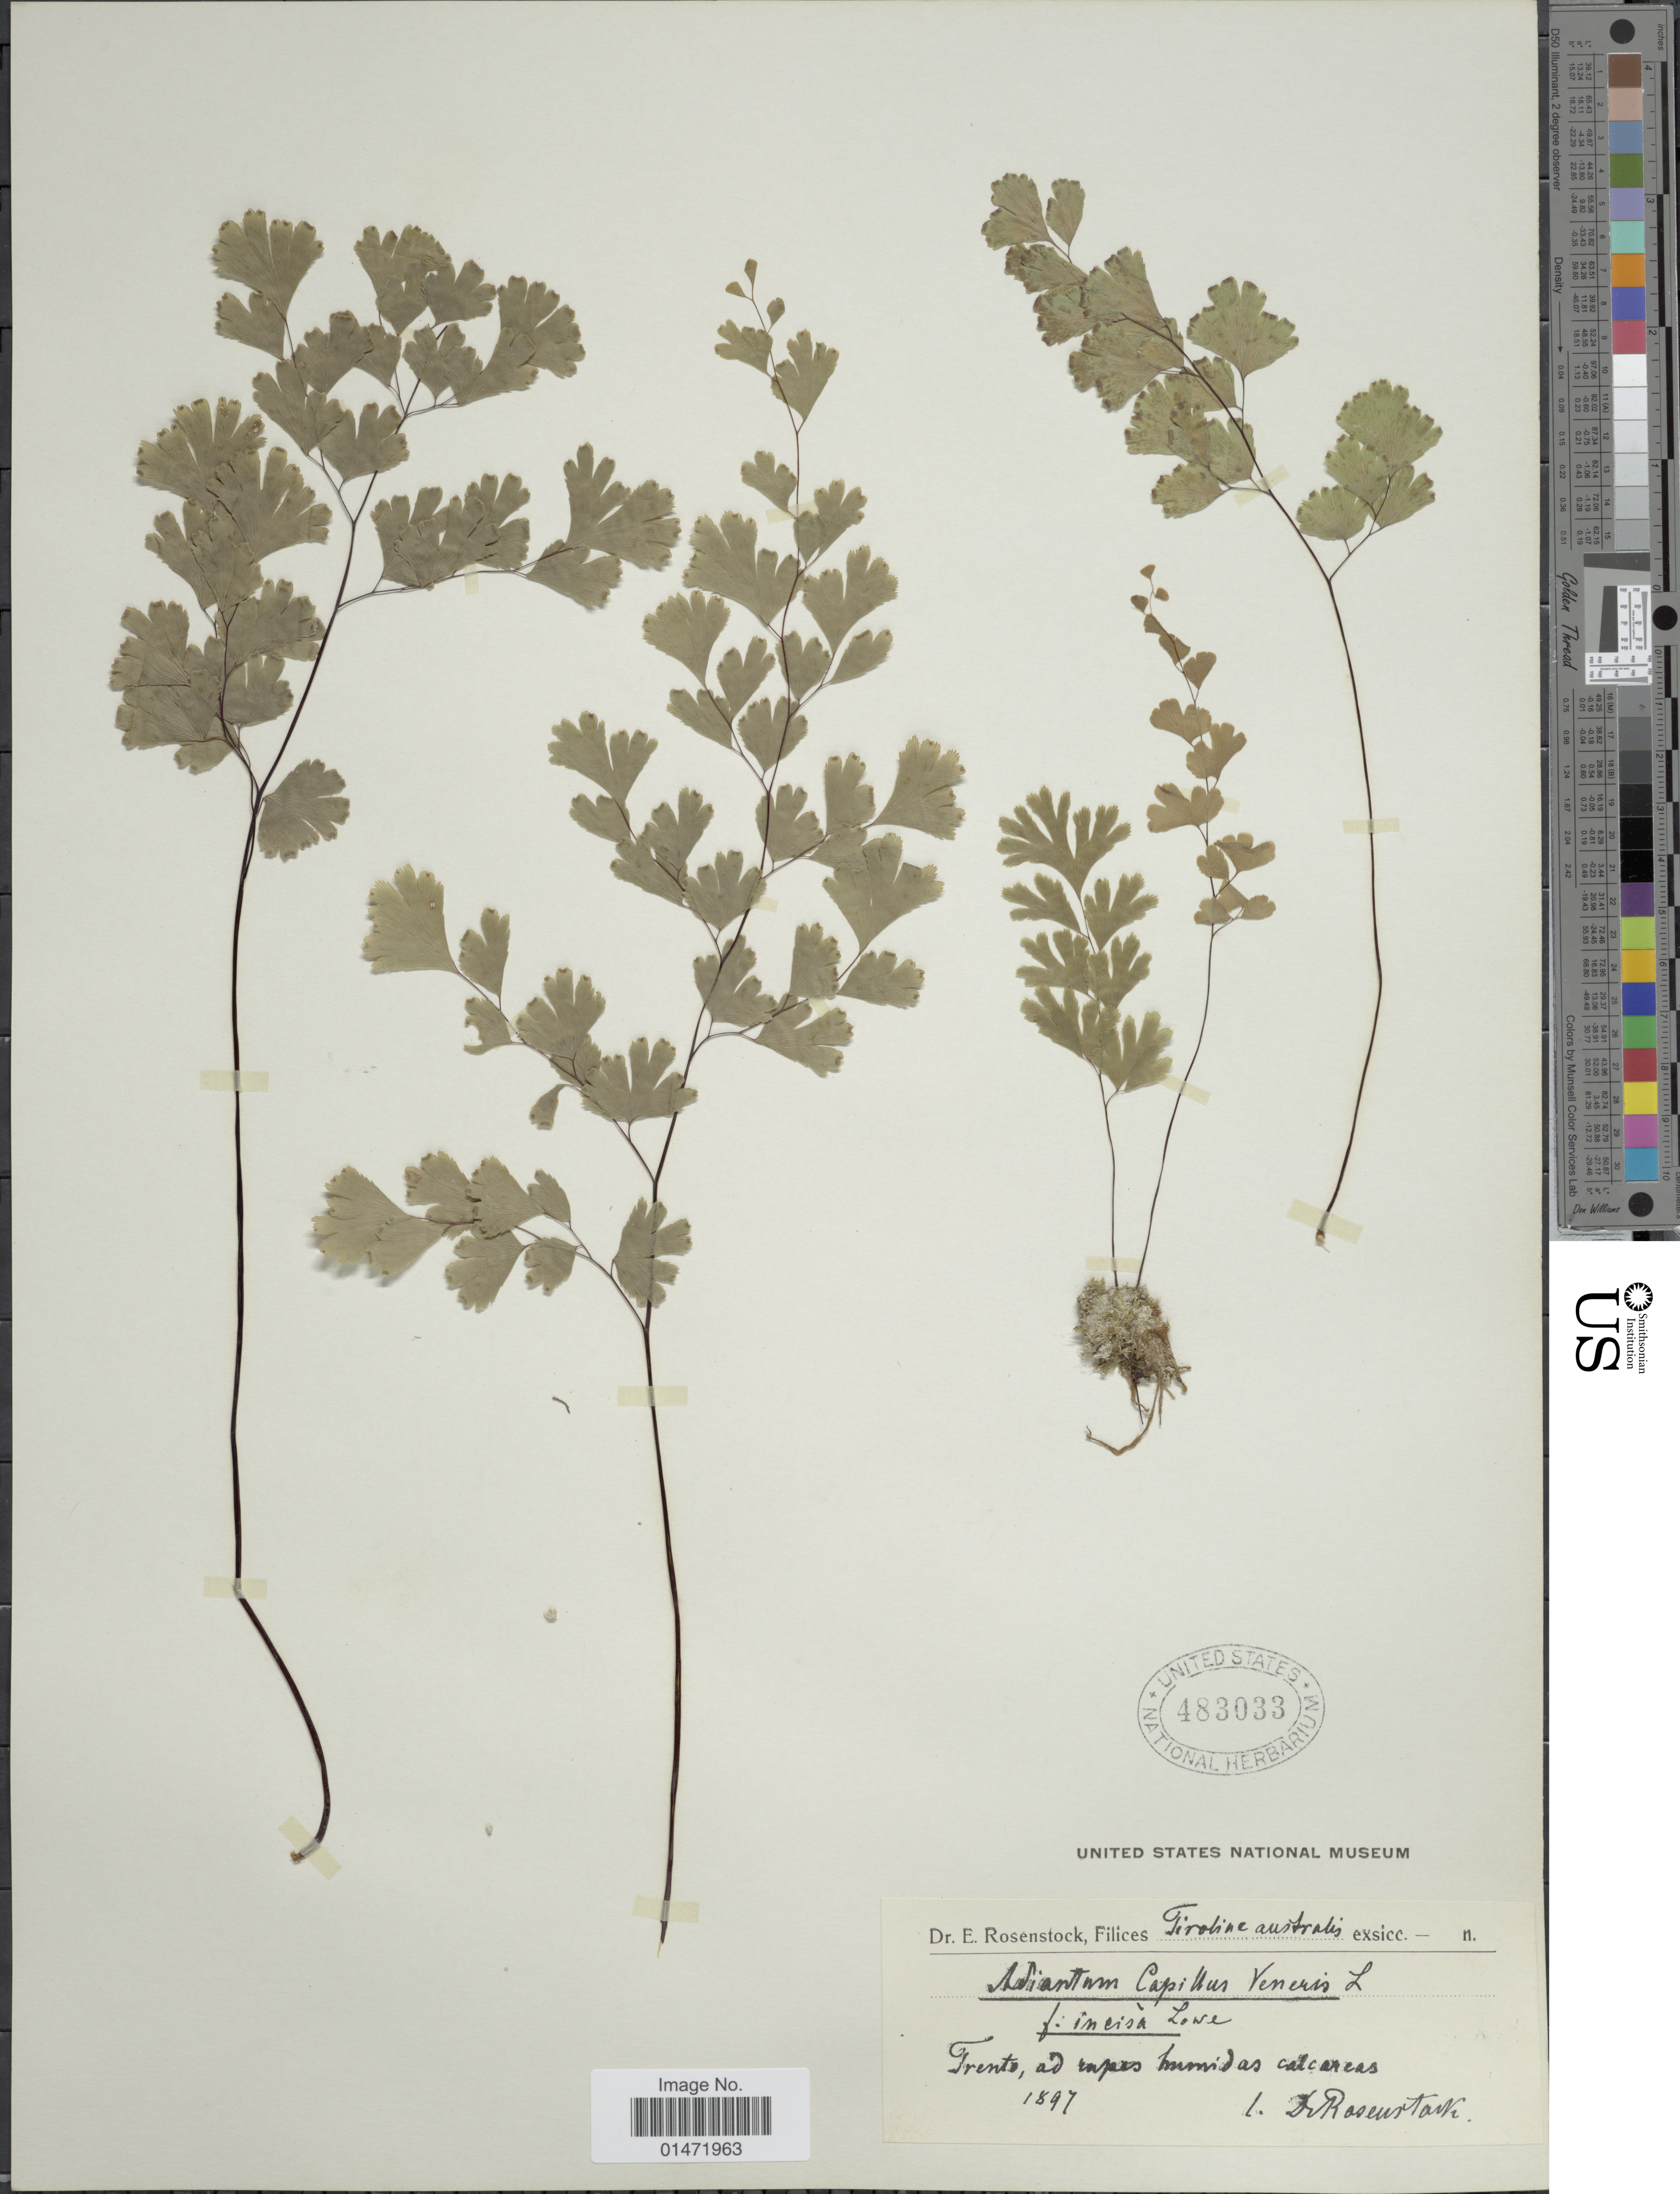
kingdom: Plantae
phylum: Tracheophyta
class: Polypodiopsida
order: Polypodiales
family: Pteridaceae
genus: Adiantum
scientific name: Adiantum capillus-veneris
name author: L.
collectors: -- Rosenstock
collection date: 1897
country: Italy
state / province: Trentino-Alto Adige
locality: Frento, ad rupes humidas calcarcas [interpreted]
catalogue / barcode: US 483033